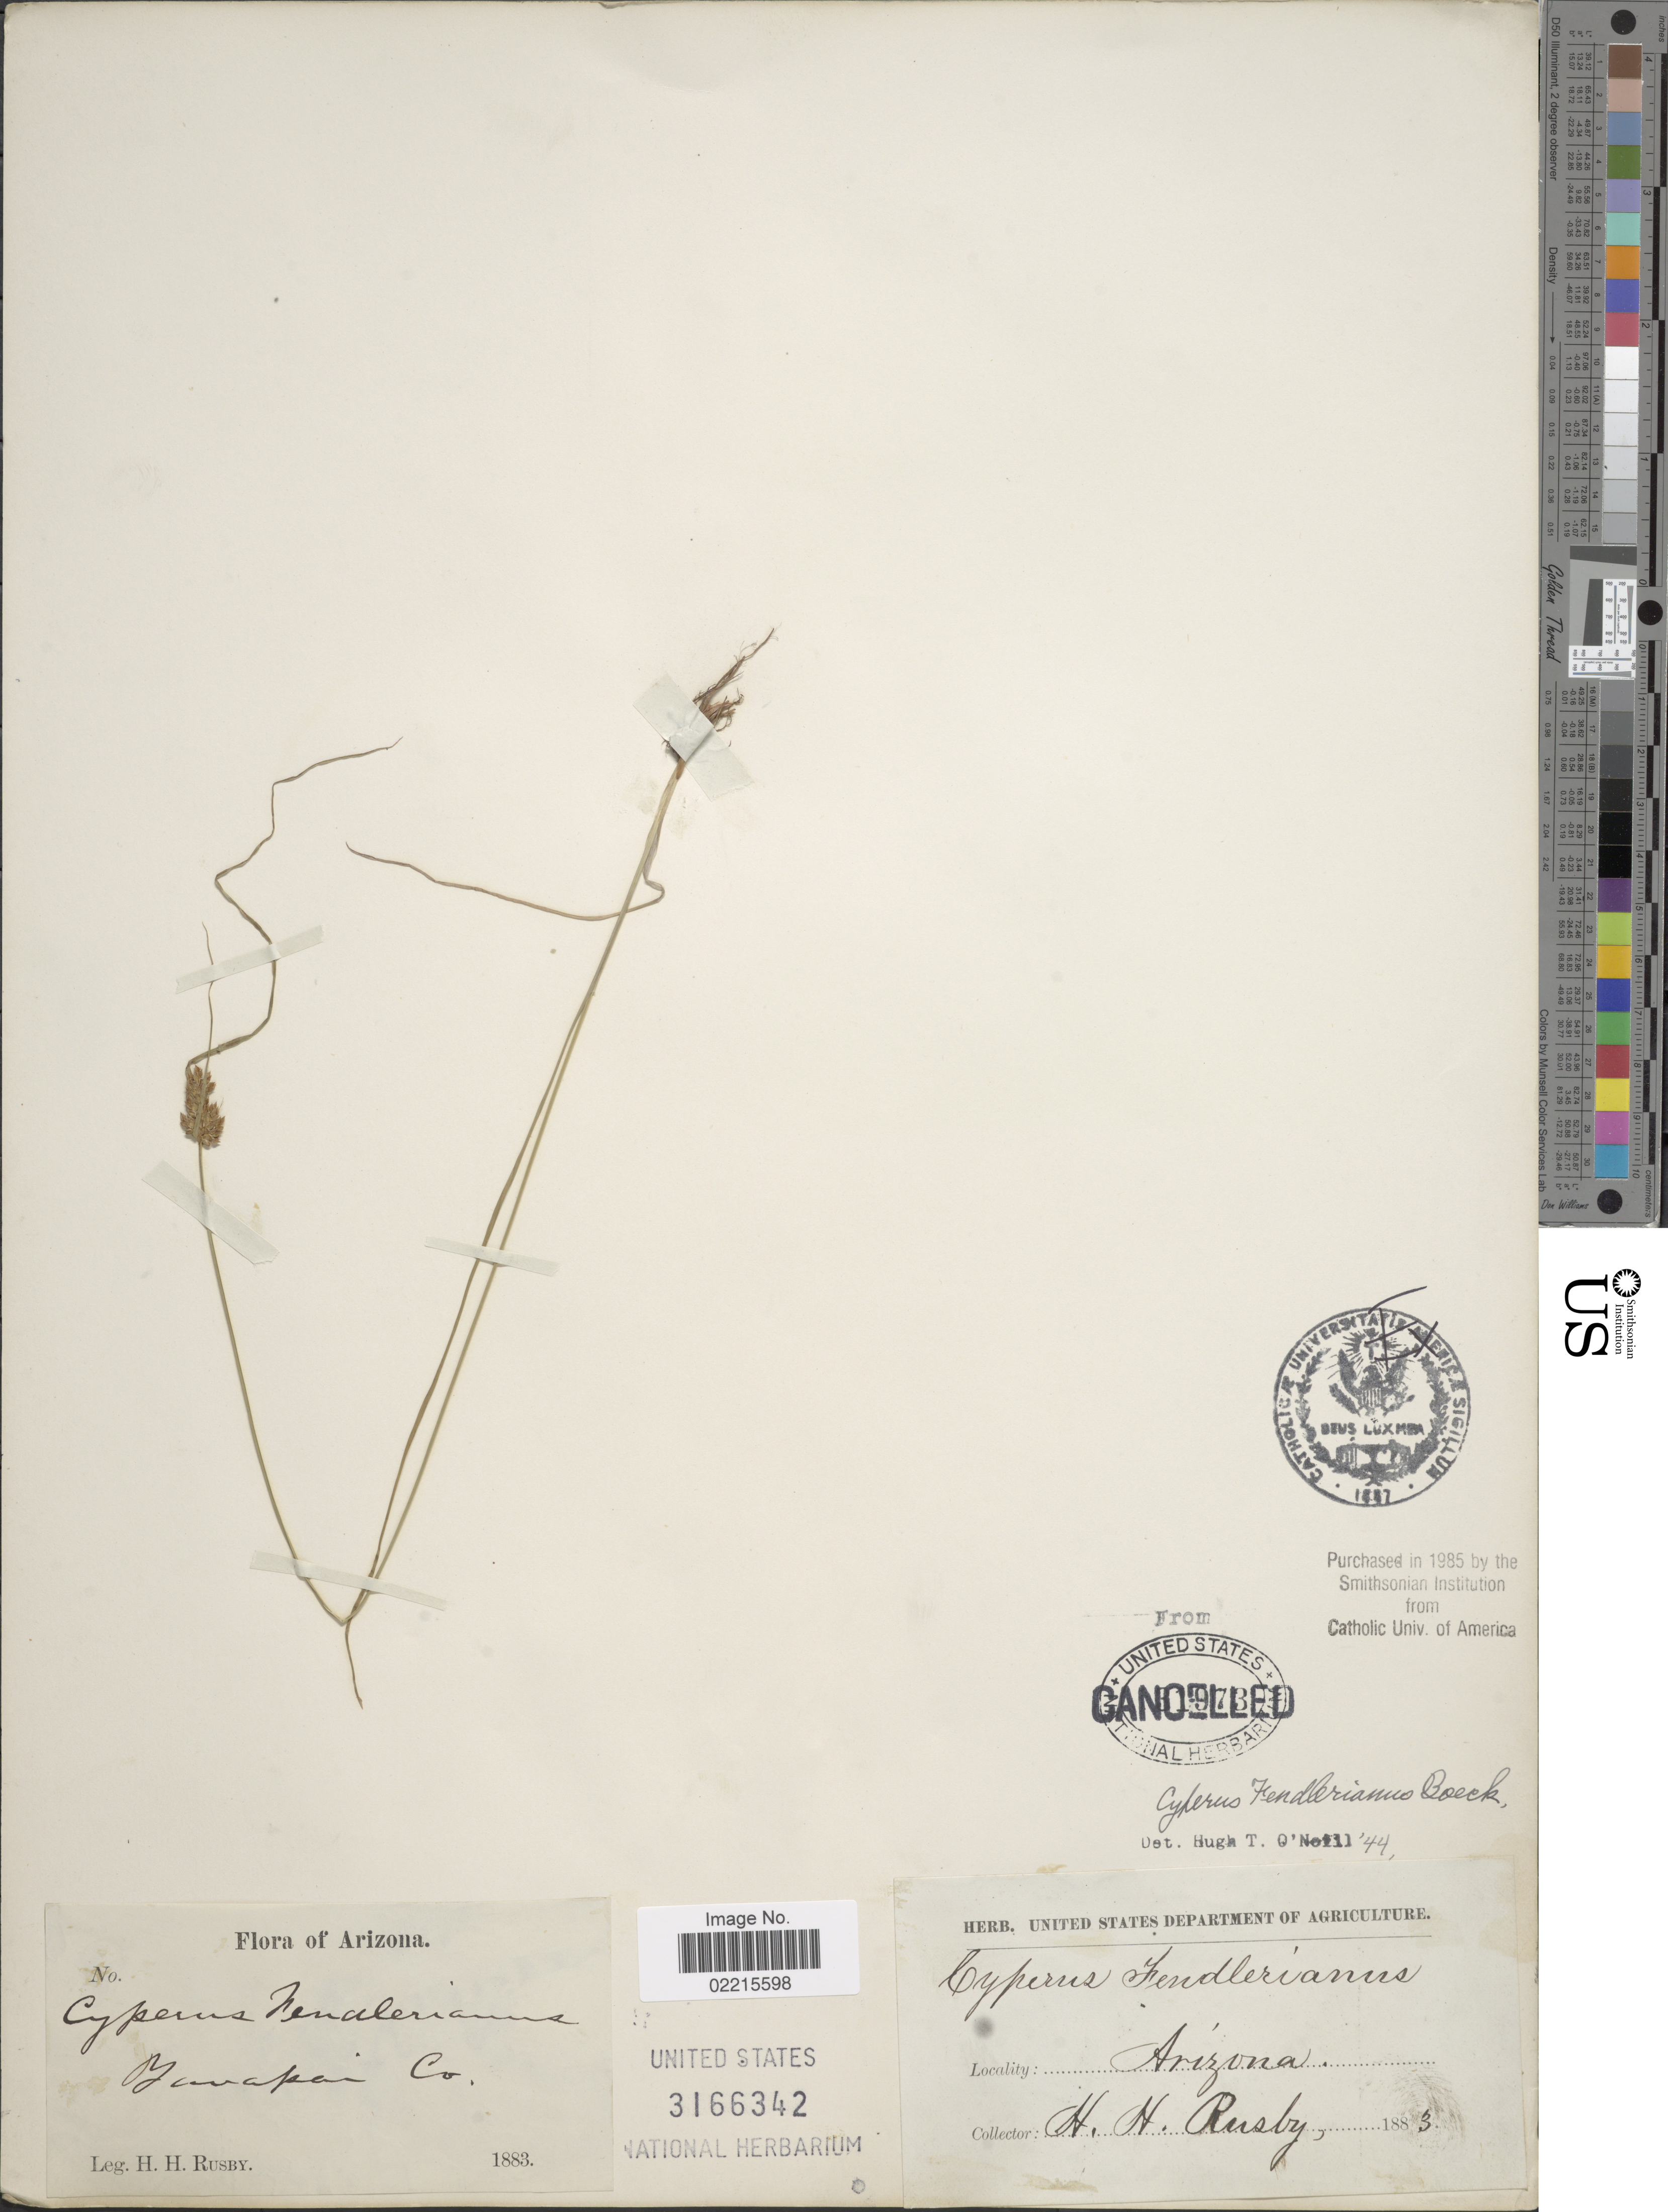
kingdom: Plantae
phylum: Tracheophyta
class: Liliopsida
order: Poales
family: Cyperaceae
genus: Cyperus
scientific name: Cyperus fendlerianus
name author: Boeckeler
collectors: H. H. Rusby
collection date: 1883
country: United States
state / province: Arizona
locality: Manapai Co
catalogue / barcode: US 3166342